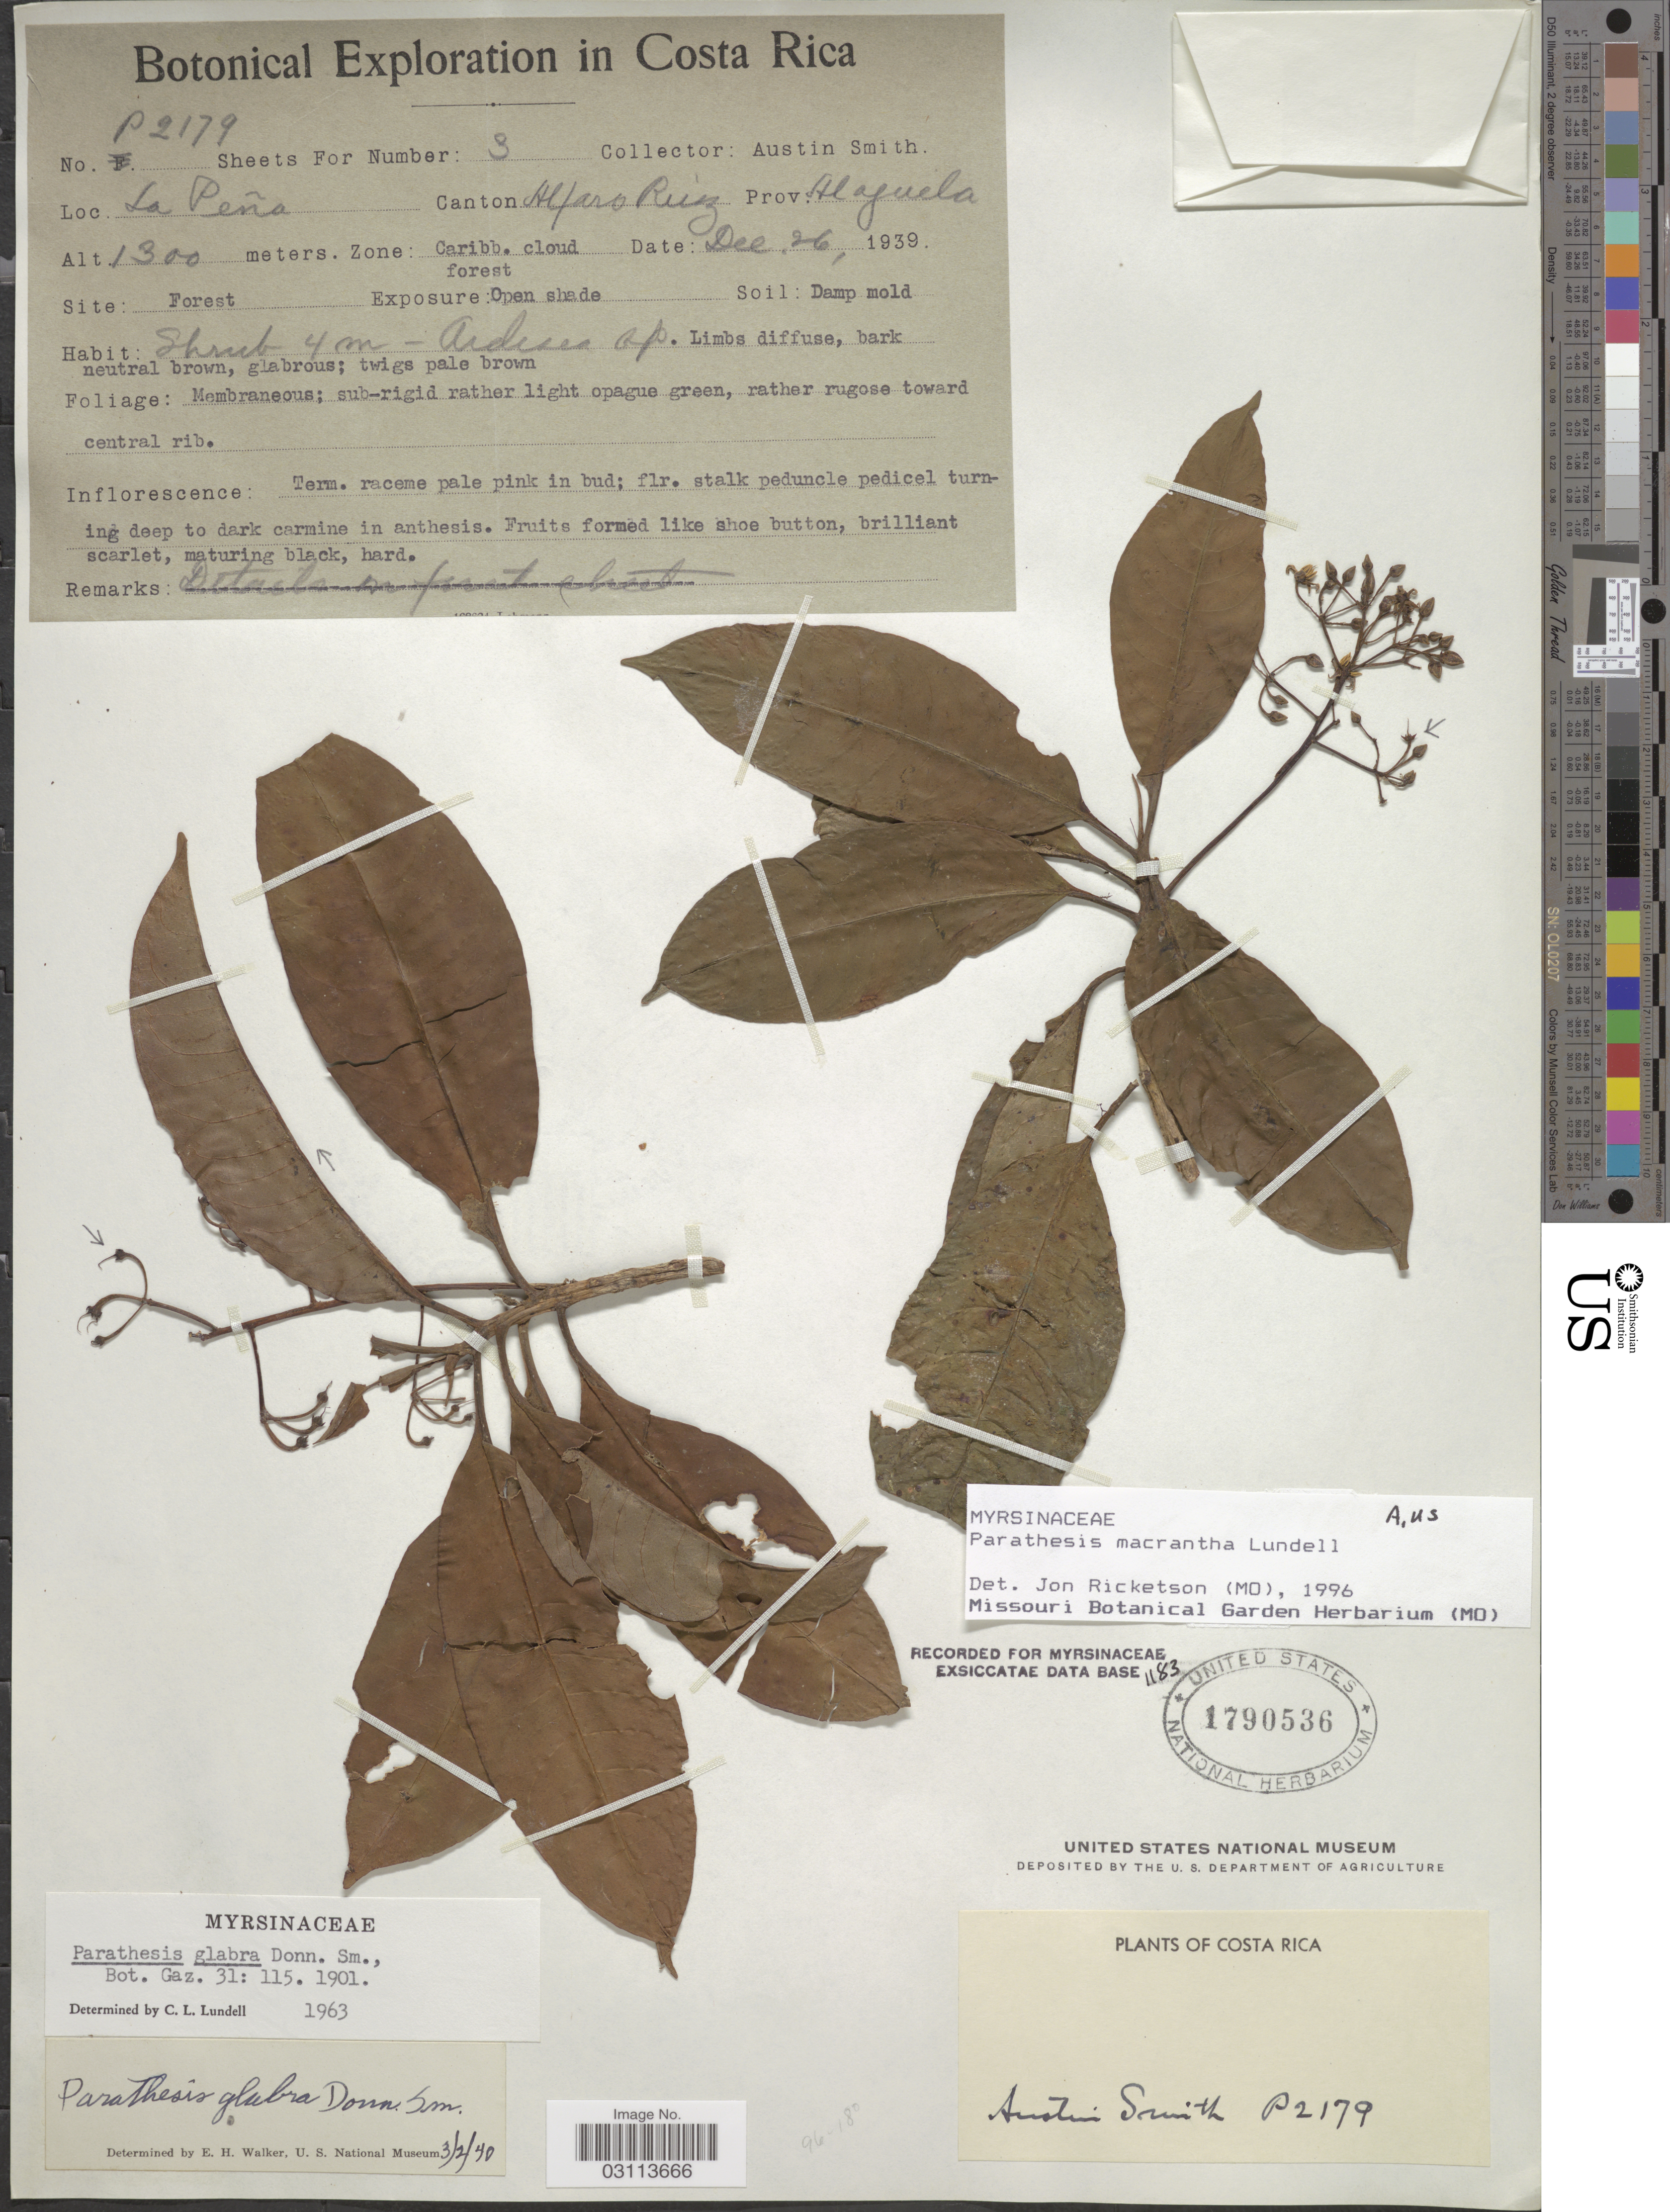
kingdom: Plantae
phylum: Tracheophyta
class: Magnoliopsida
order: Ericales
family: Primulaceae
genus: Parathesis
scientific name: Parathesis macrantha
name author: Lundell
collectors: Aust P. Smith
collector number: P2179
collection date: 1939-12-26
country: Costa Rica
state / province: Alajuela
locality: La Peña, Canton Alfaro Ruiz.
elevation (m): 1300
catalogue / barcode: US 1790536